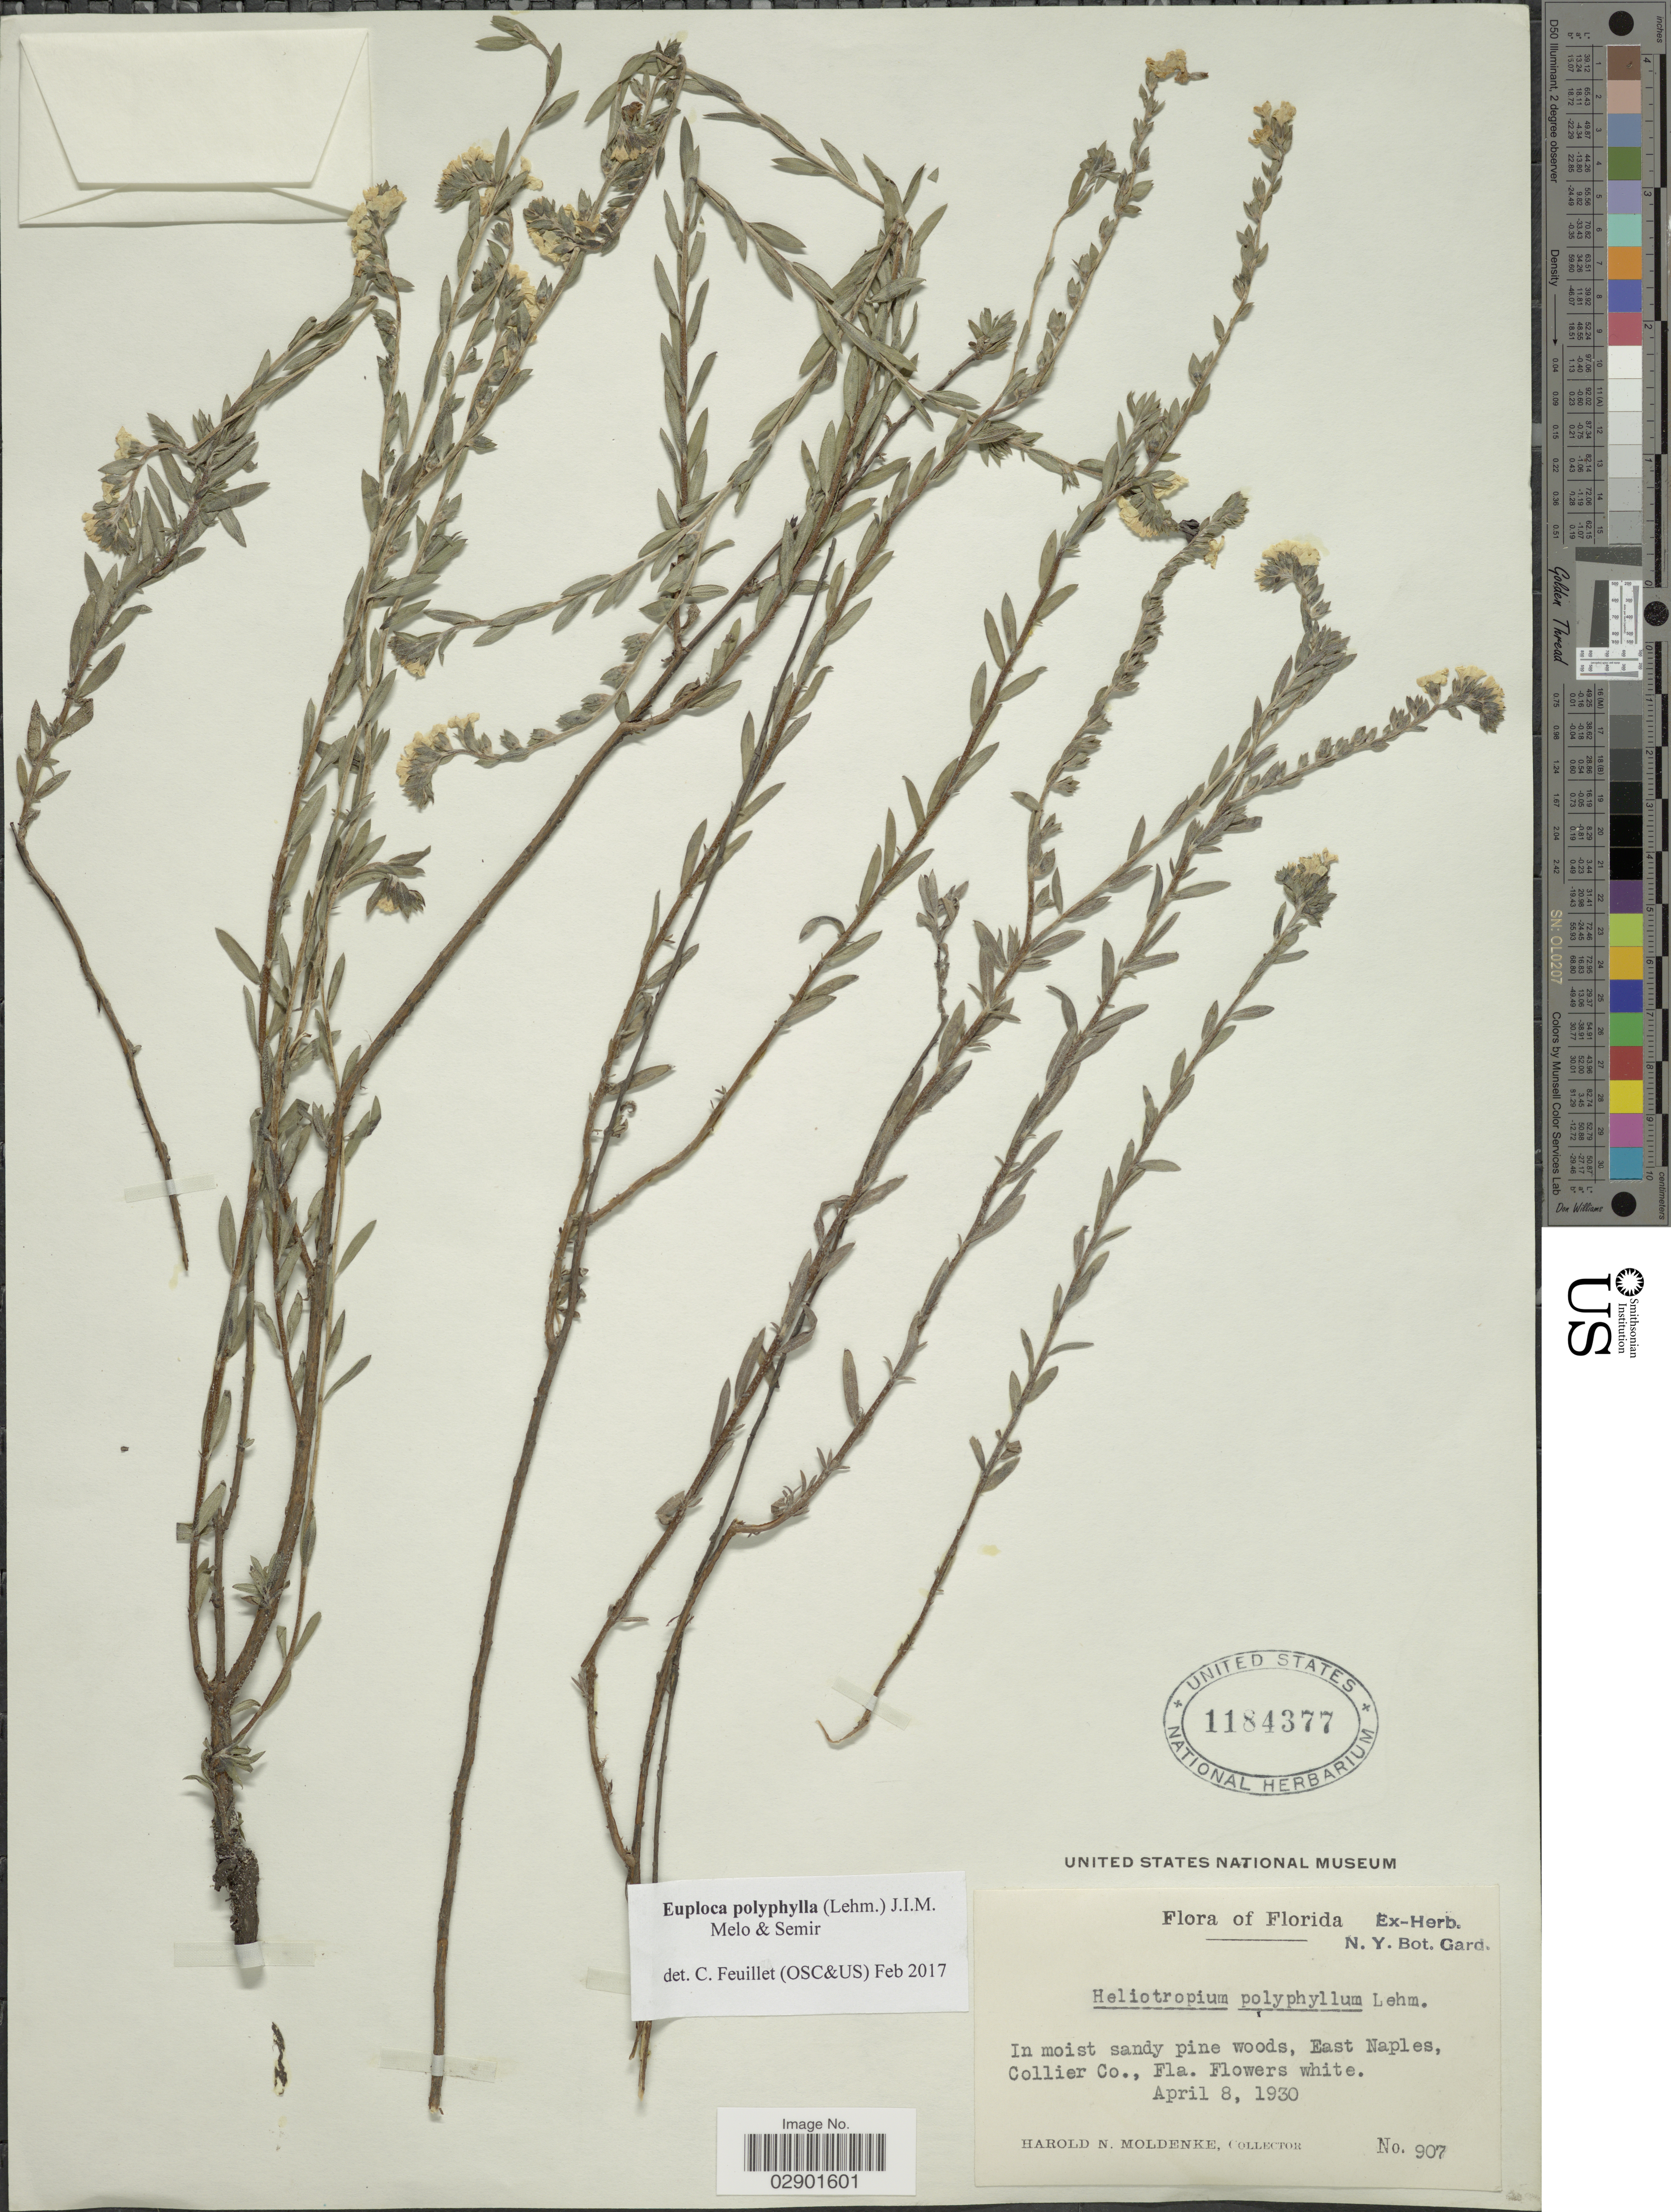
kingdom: Plantae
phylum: Tracheophyta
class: Magnoliopsida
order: Boraginales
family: Heliotropiaceae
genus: Euploca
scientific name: Euploca polyphylla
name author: (Lehm.) J.I.M. Melo & Semir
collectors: H. N. Moldenke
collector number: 907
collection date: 1930-04-08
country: United States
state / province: Florida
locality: In moist sandy pine woods, East Naples, Collier Co.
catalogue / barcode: US 1184377